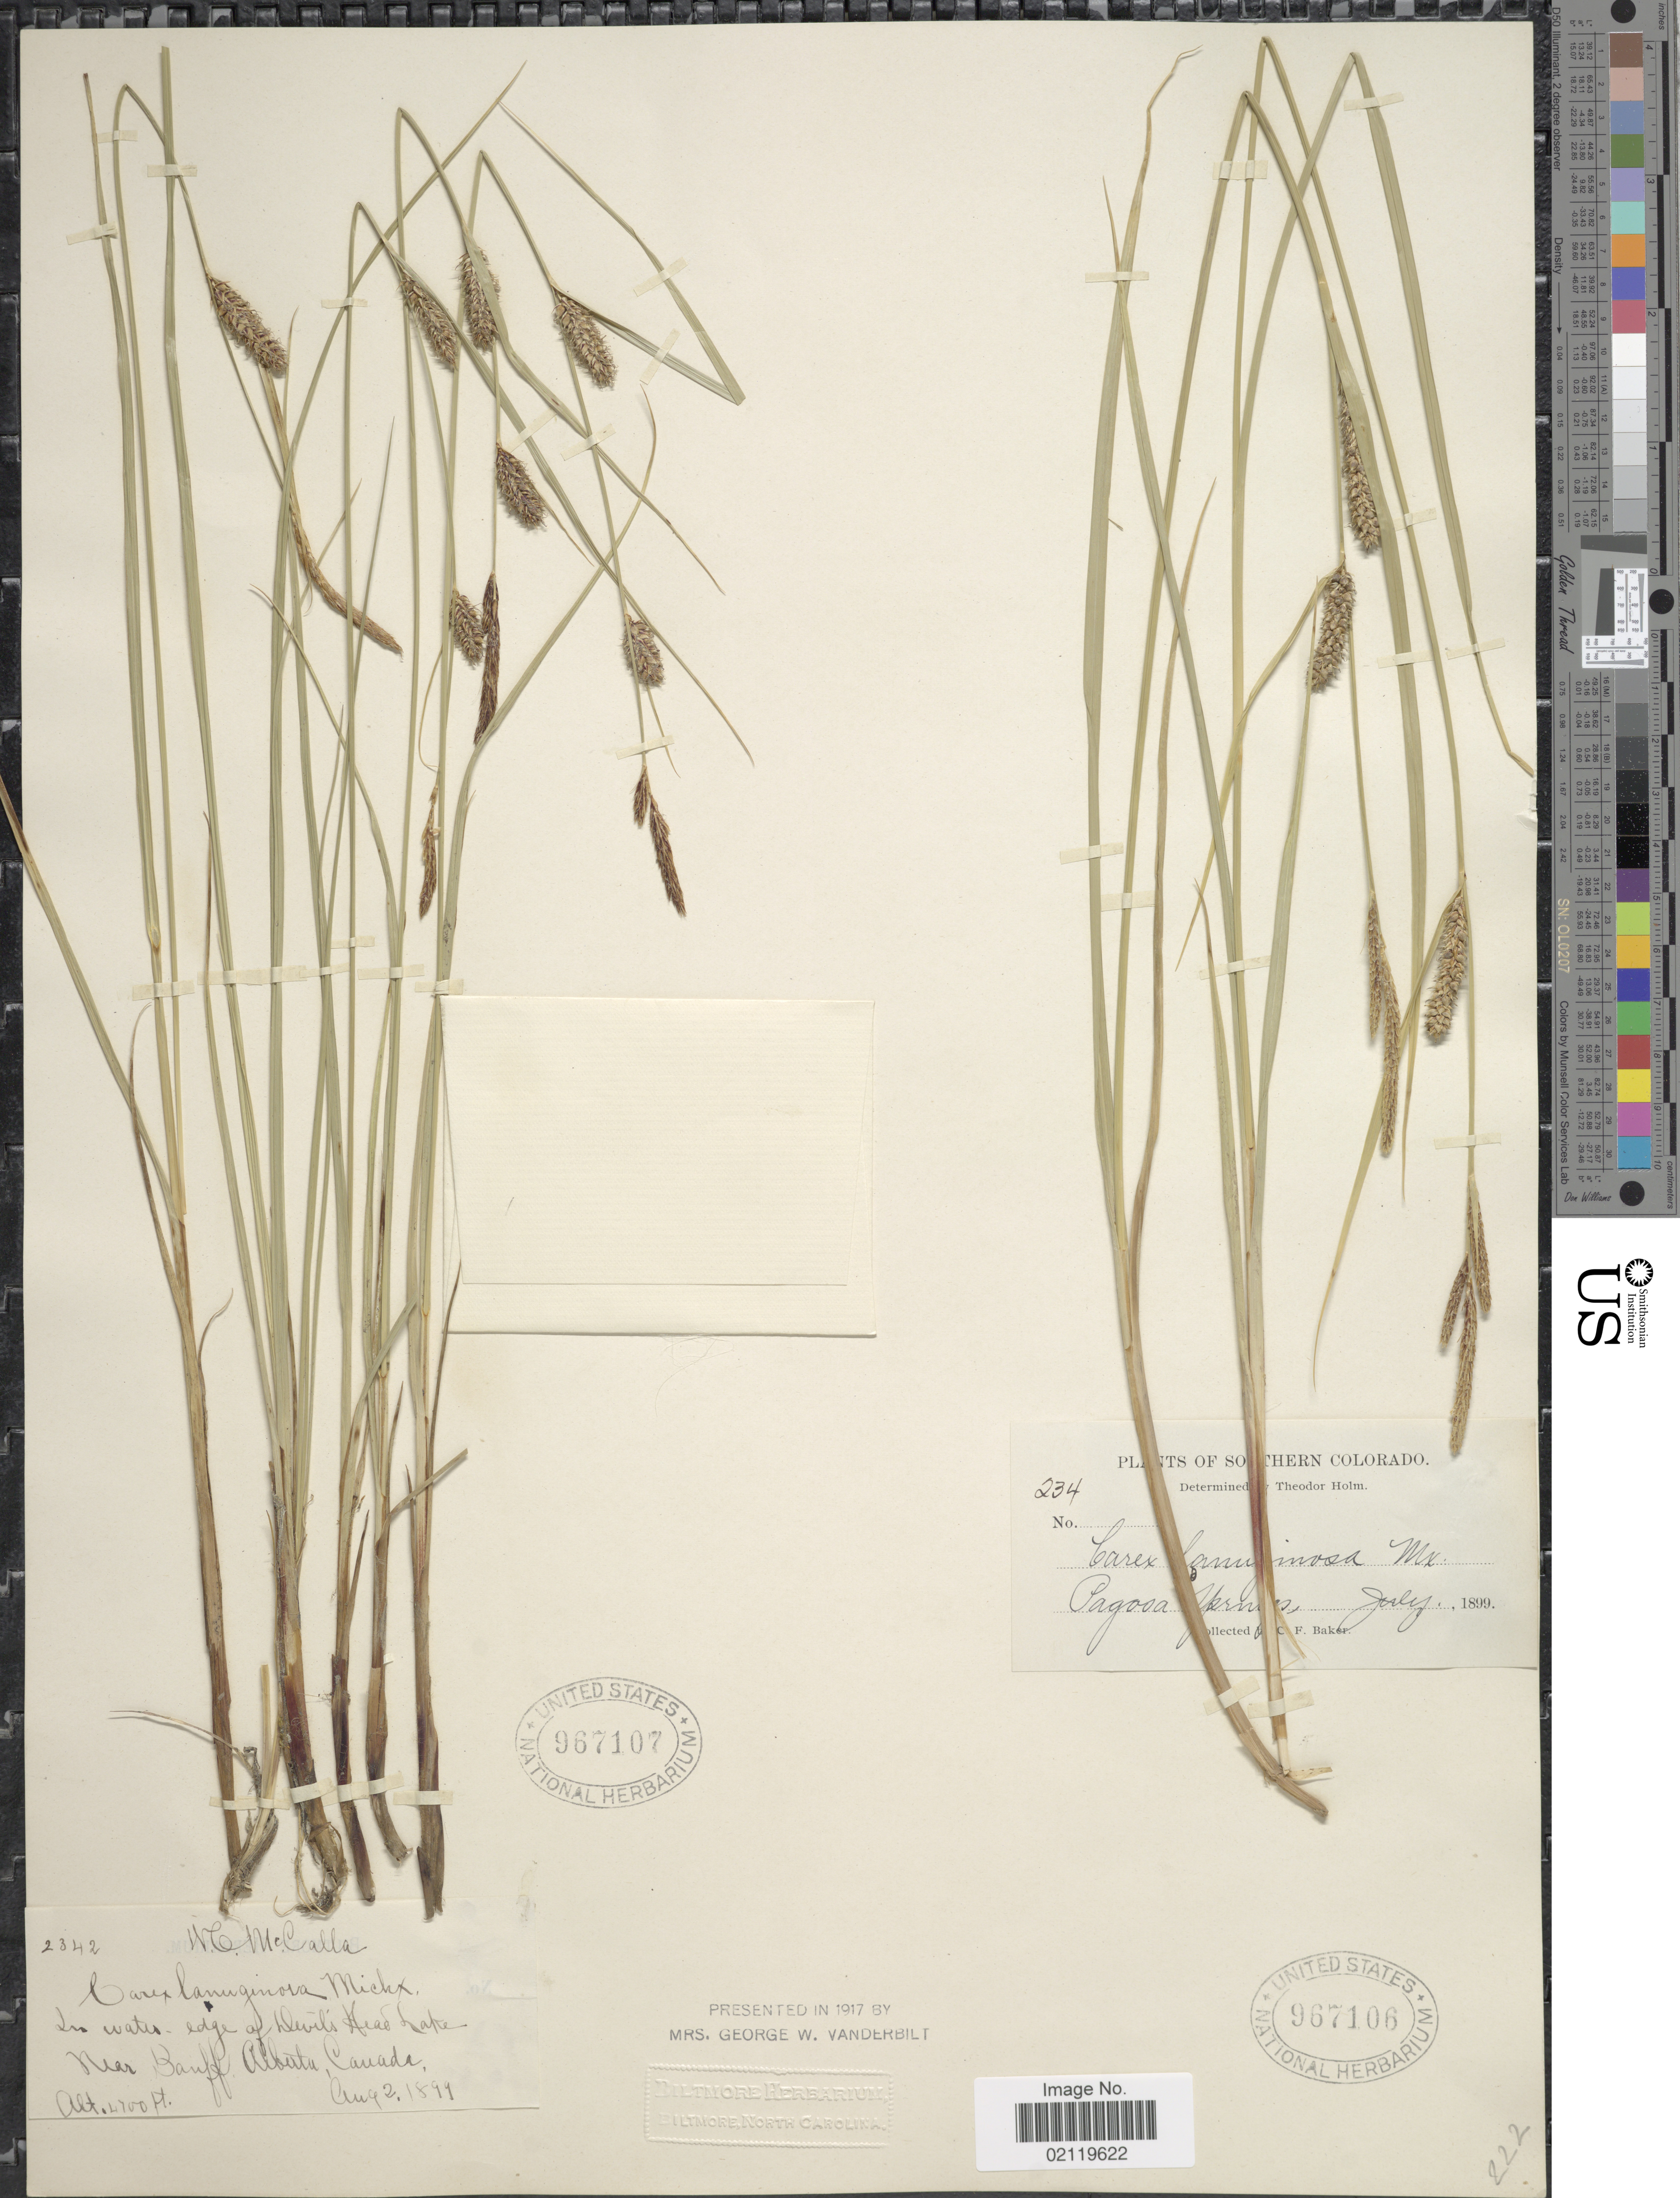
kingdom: Plantae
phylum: Tracheophyta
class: Liliopsida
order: Poales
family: Cyperaceae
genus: Carex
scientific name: Carex pellita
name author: Muhl. ex Willd.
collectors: W. McCalla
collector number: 2342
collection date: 1899-08-02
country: Canada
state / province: Alberta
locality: In water-edge of Devil's Head Lake. Near Banff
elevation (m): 1433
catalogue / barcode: US 967107